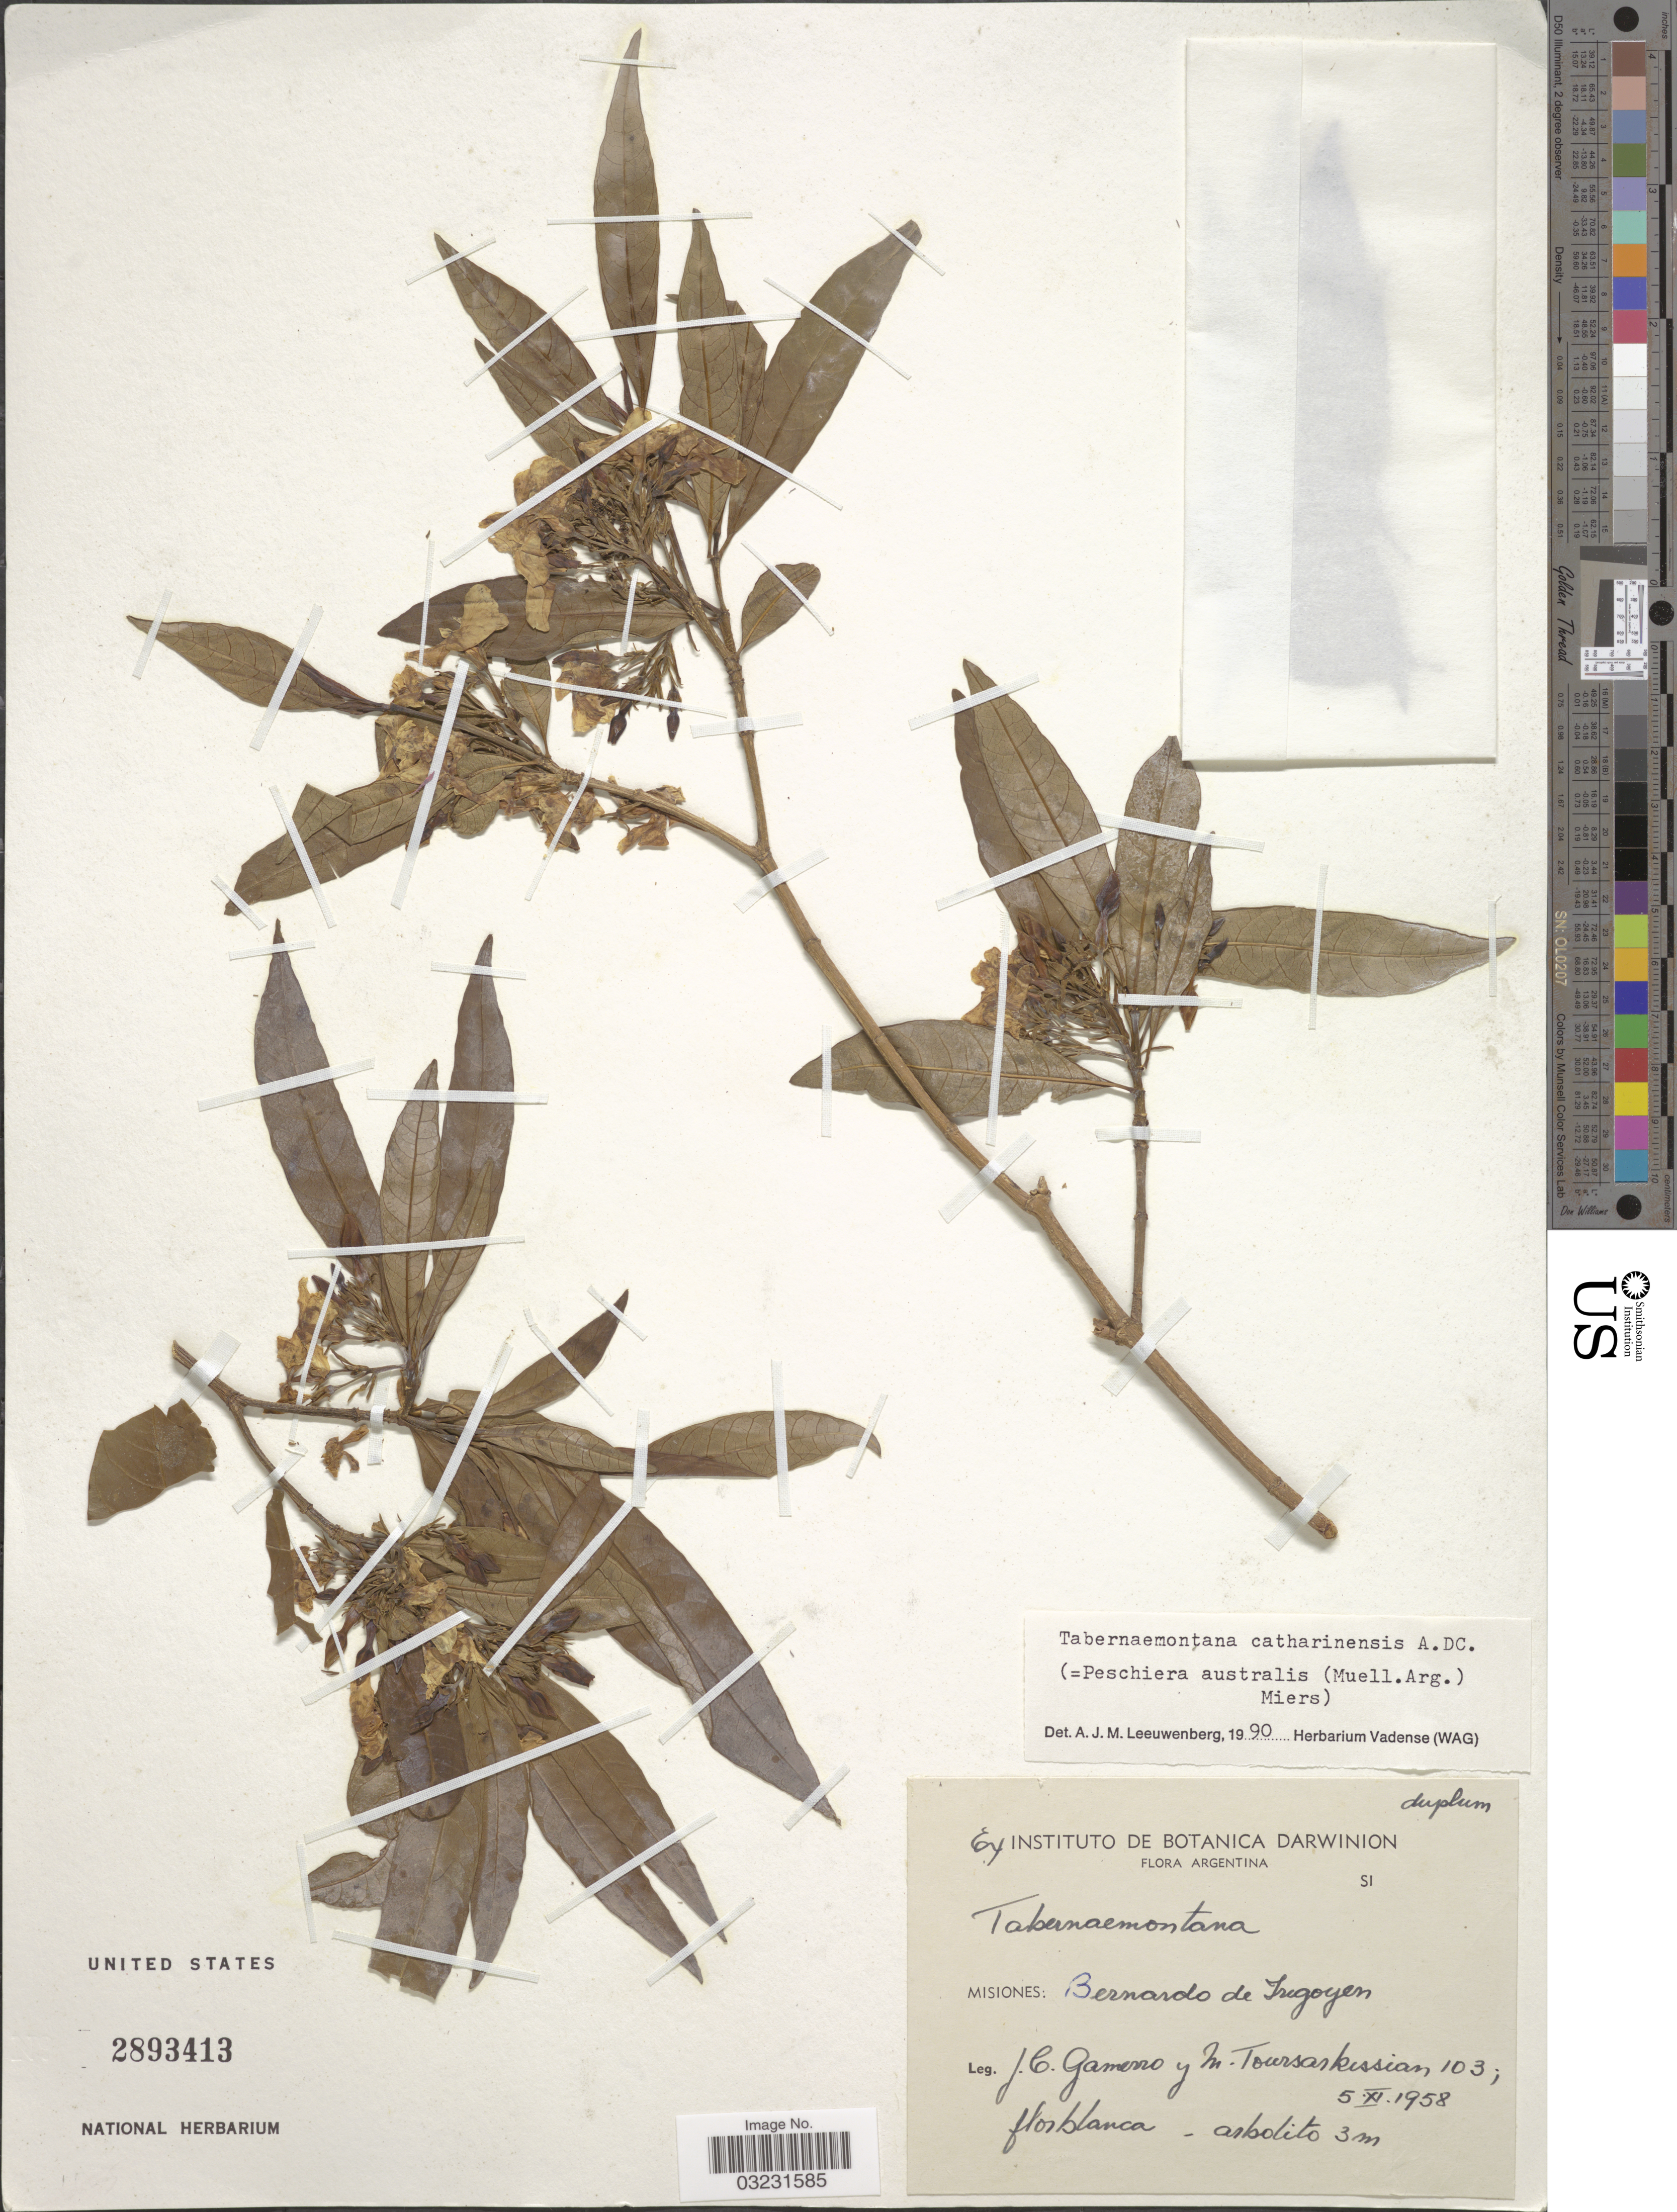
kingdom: Plantae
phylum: Tracheophyta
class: Magnoliopsida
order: Gentianales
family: Apocynaceae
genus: Tabernaemontana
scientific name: Tabernaemontana catharinensis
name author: A. DC.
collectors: J. Gamerro & M. Toursarkissian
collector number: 103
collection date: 1958-11-05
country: Argentina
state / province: Misiones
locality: Bernardo de Irigoyen.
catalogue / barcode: US 2893413